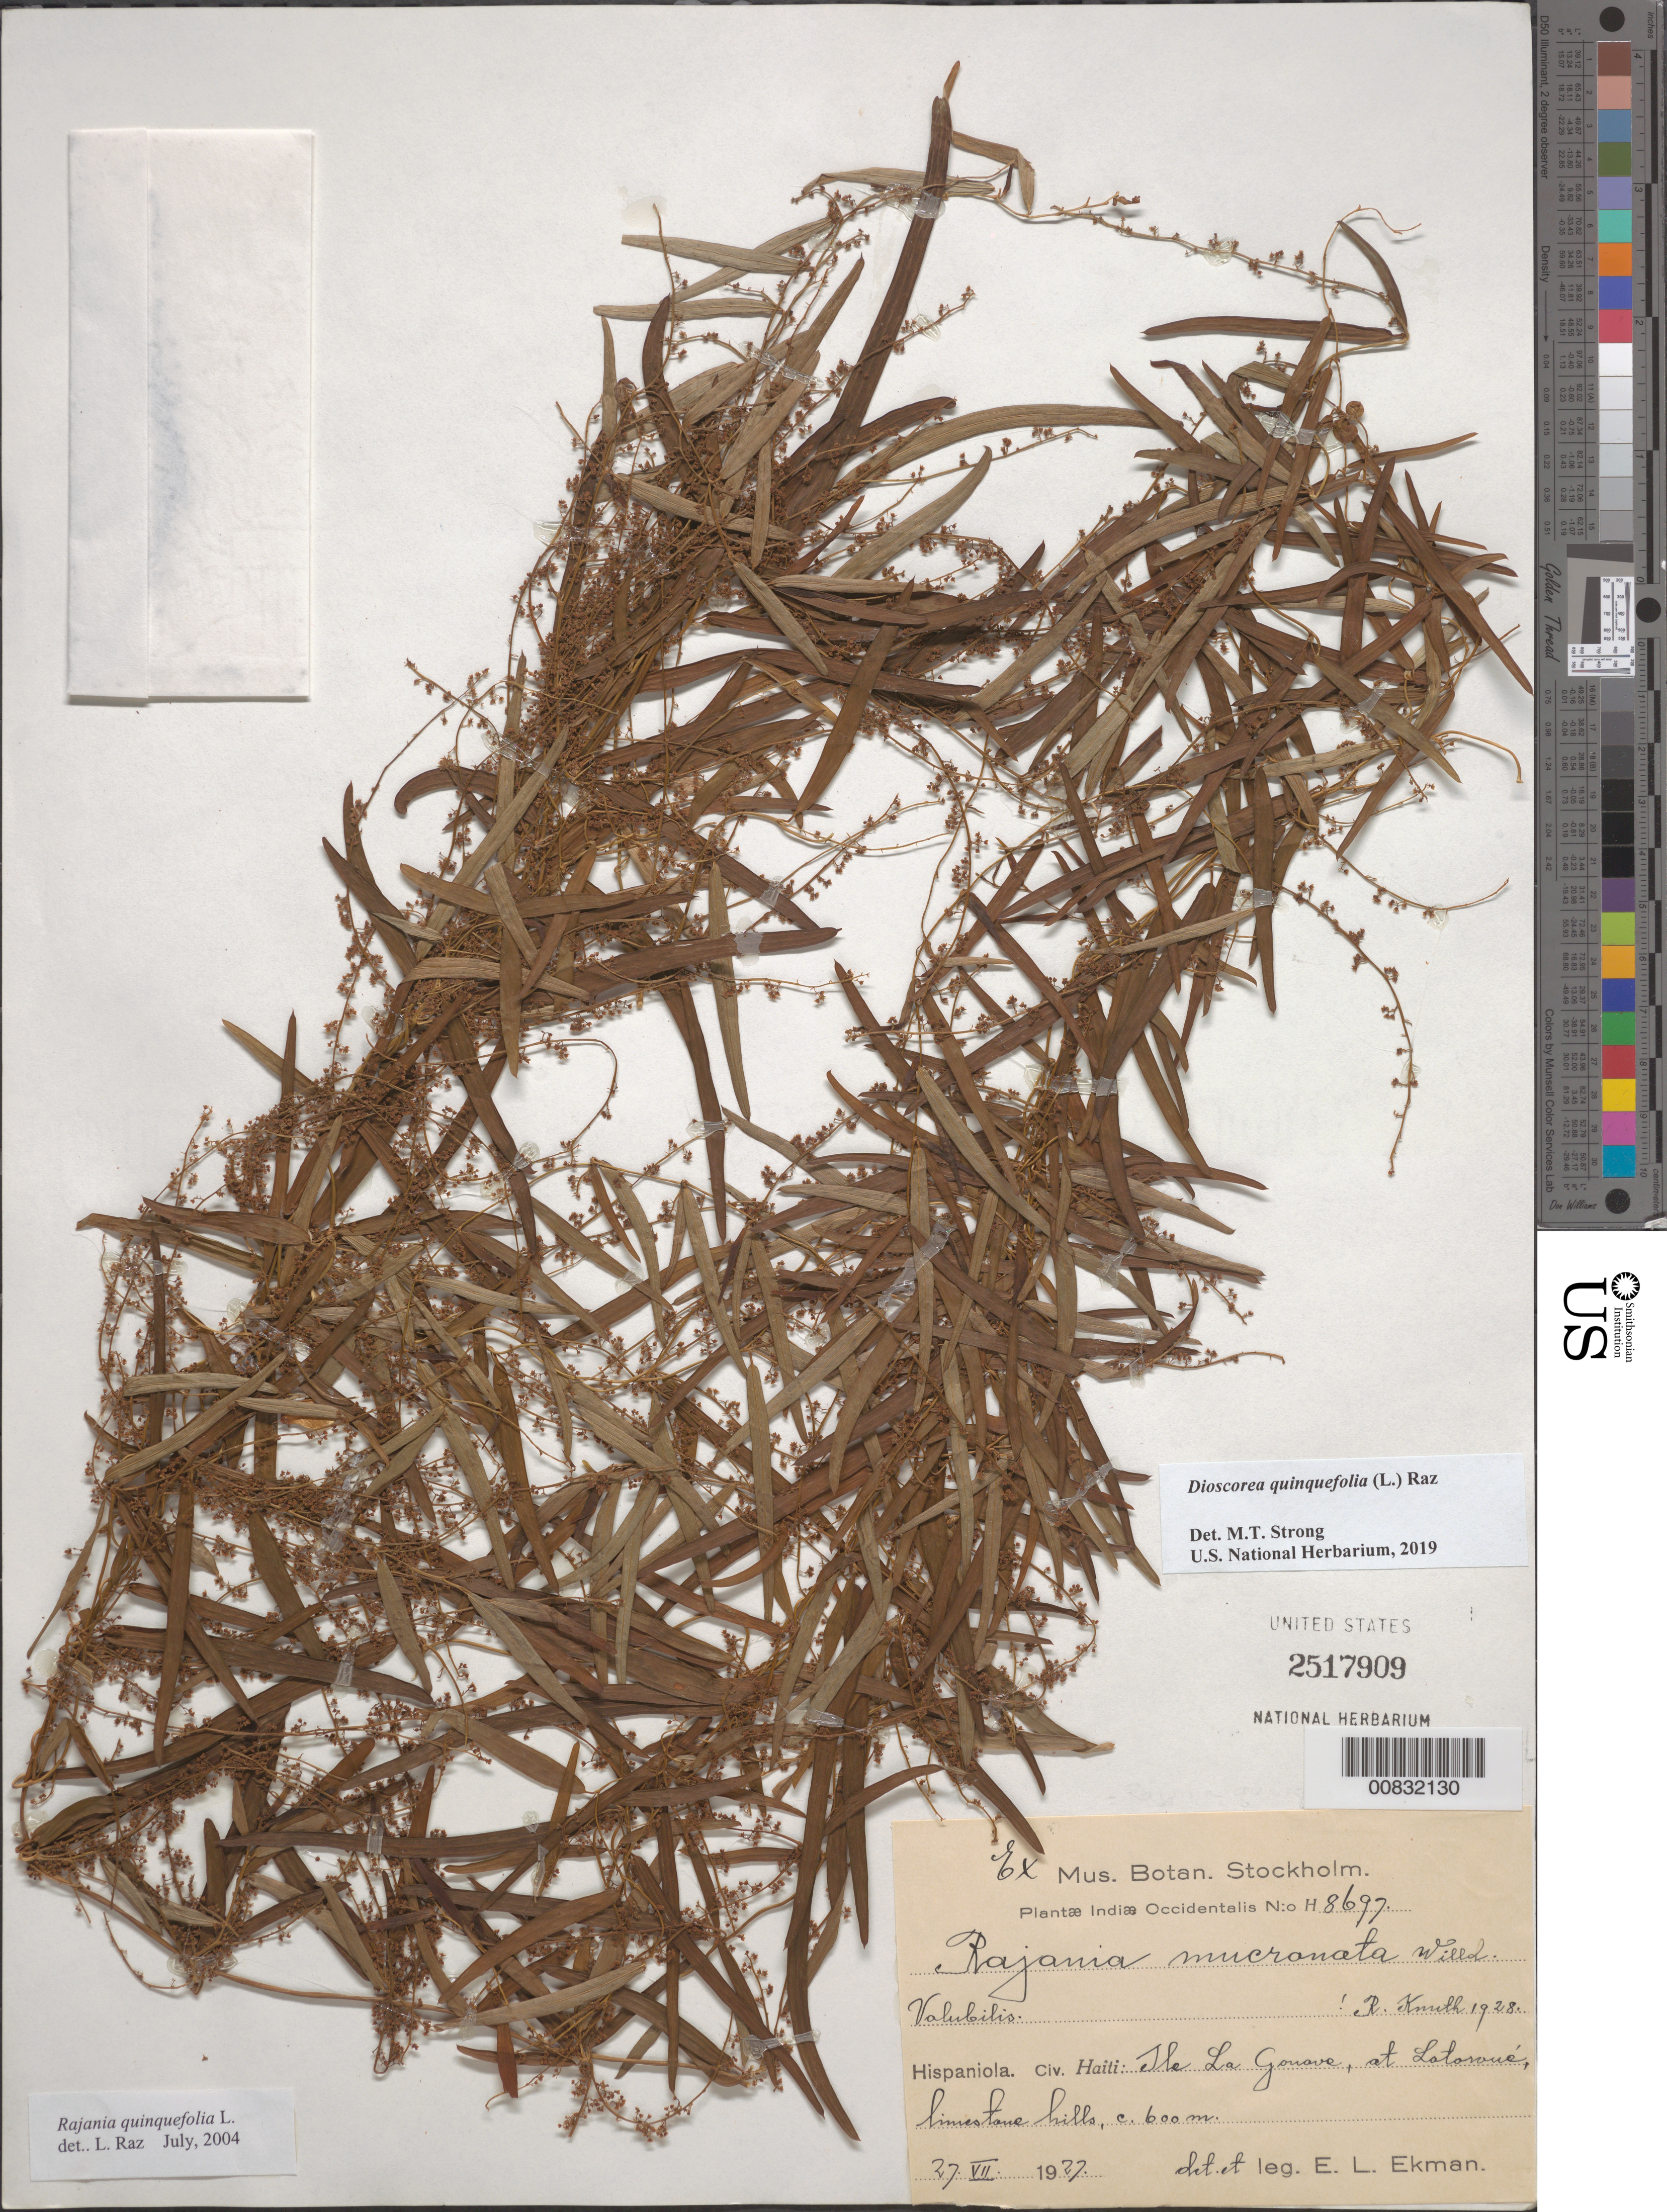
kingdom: Plantae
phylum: Tracheophyta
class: Liliopsida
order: Dioscoreales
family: Dioscoreaceae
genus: Dioscorea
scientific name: Dioscorea quinquefolia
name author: (L.) Raz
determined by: Strong, M. T., (US), Smithsonian Institution - National Museum of Natural History (UNITED STATES)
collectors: E. L. Ekman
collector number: H 8697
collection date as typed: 27 Jul 1927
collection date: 1927-07-27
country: Haiti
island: Île La Gonâve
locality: Île La Gonâve, at Latoroué.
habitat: Limestone hills.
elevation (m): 600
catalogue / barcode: US 2517909